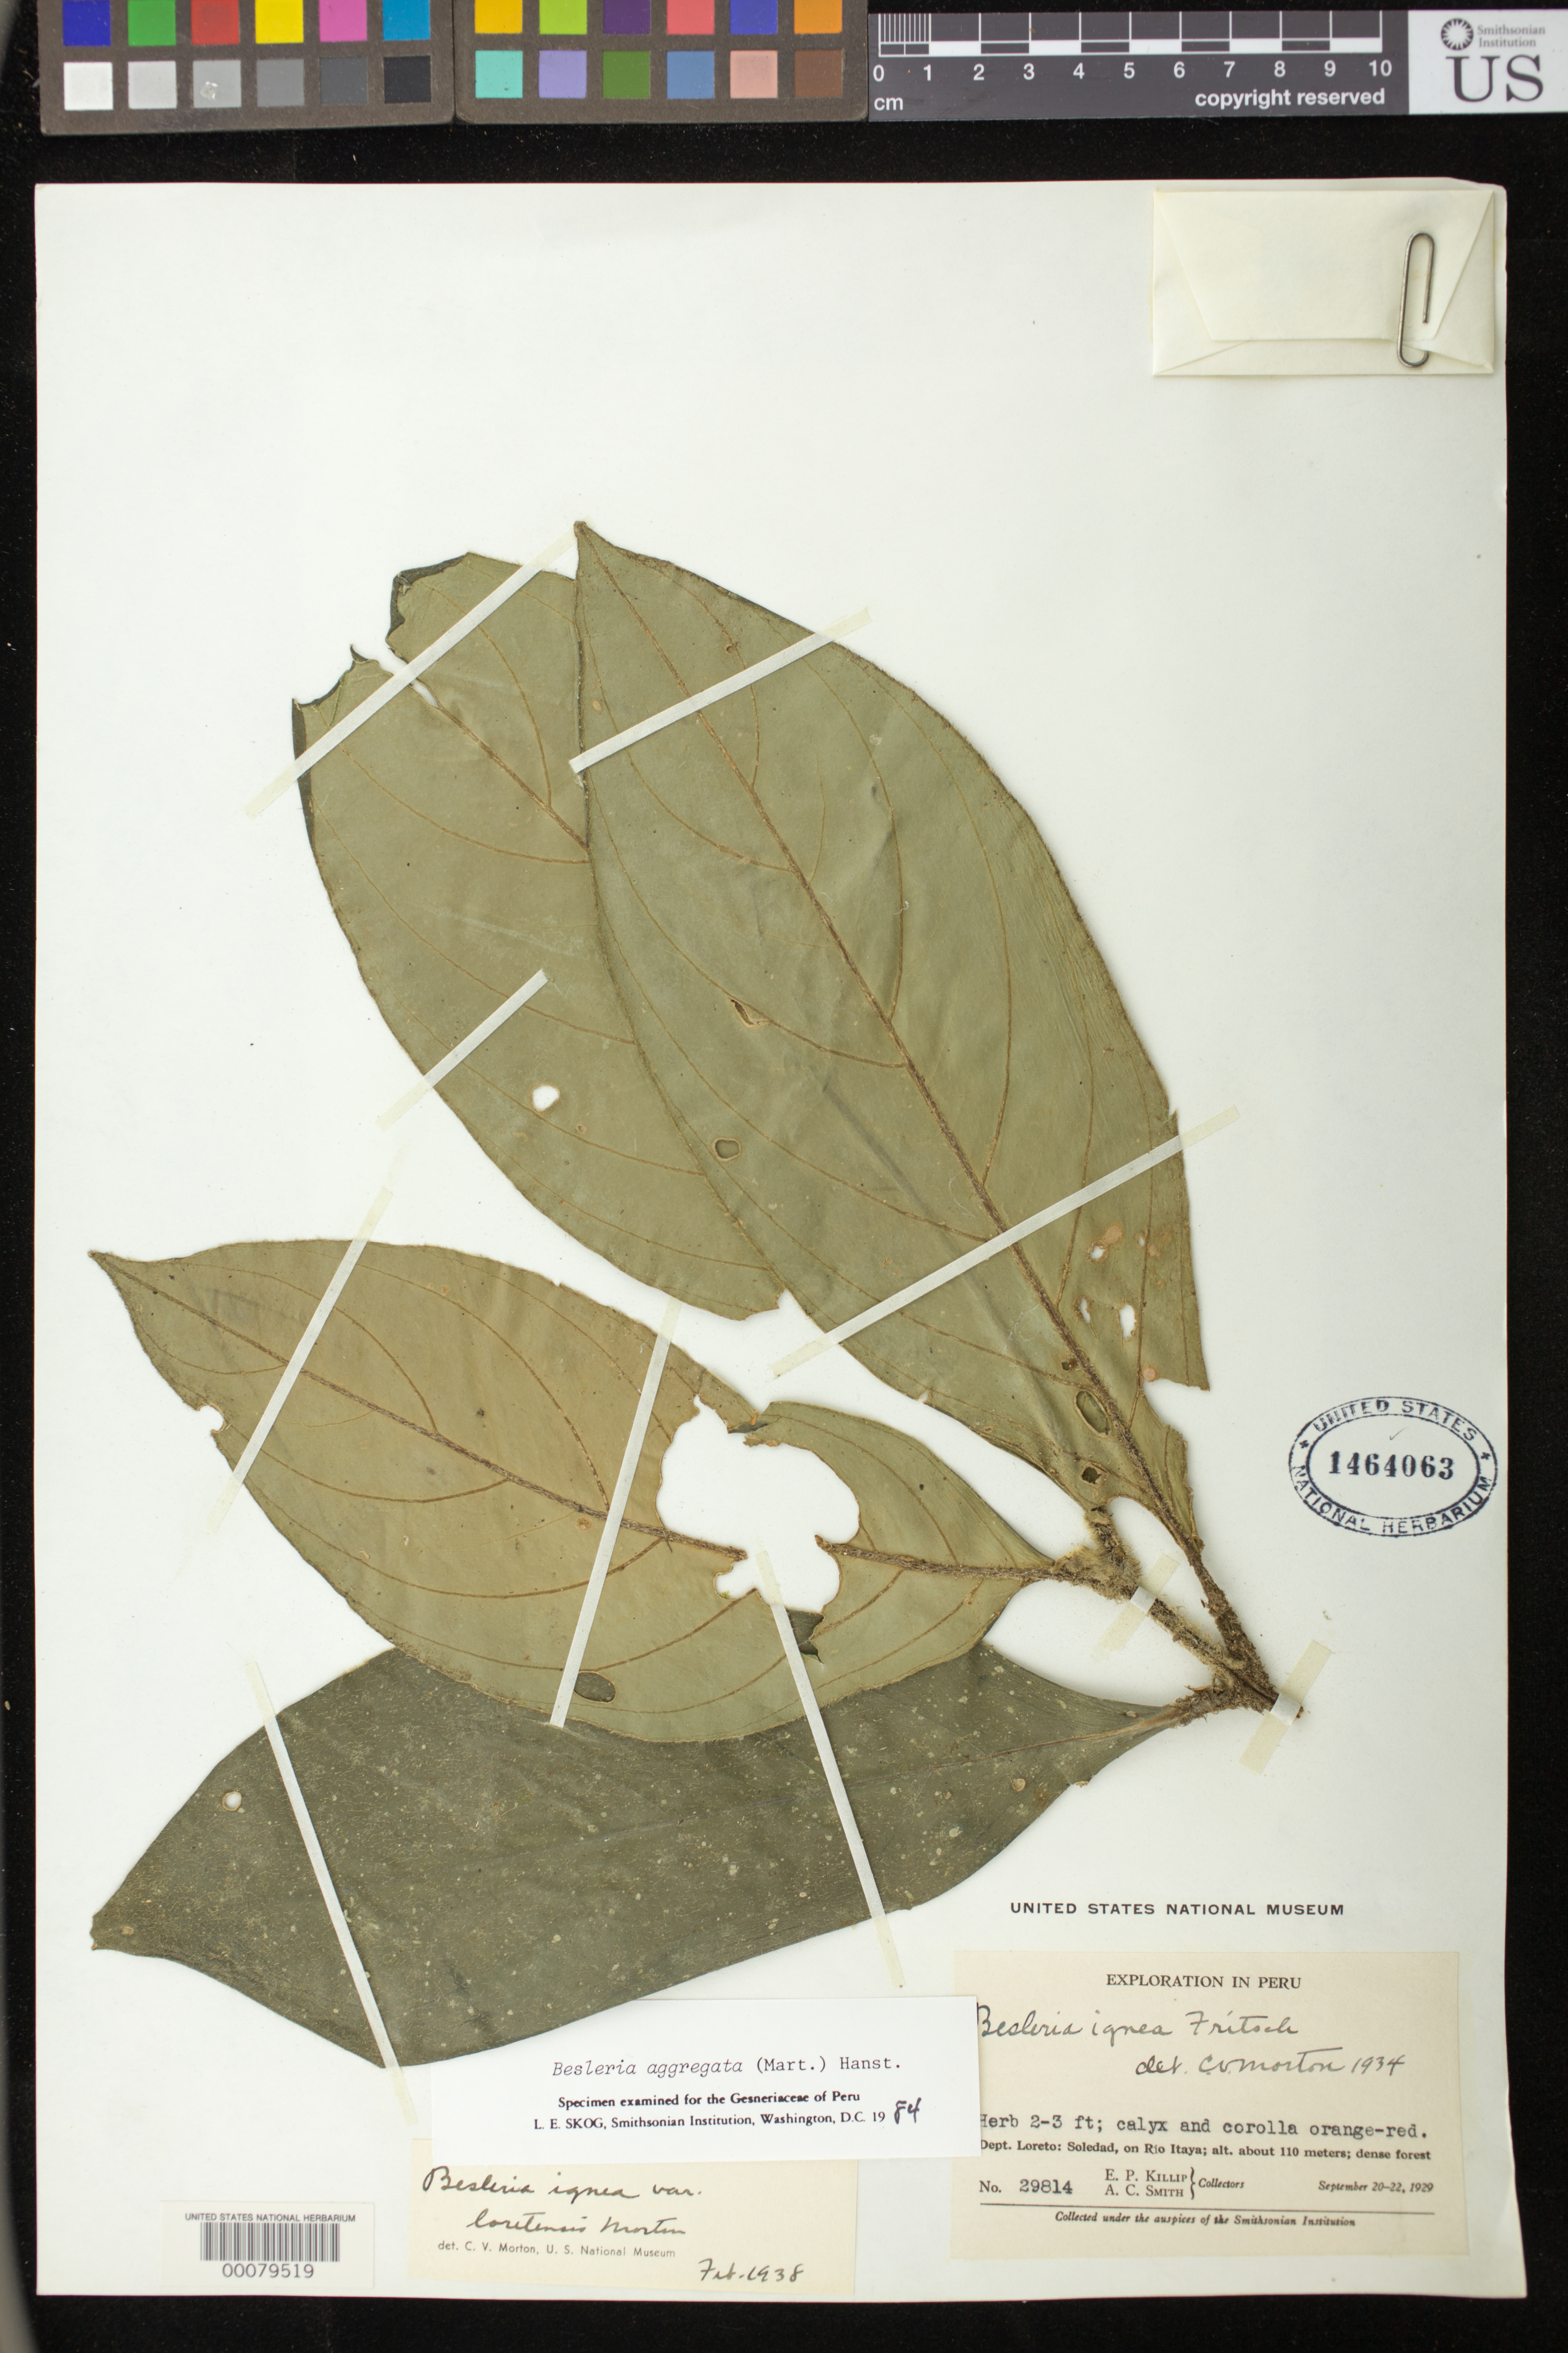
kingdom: Plantae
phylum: Tracheophyta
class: Magnoliopsida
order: Lamiales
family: Gesneriaceae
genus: Besleria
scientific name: Besleria aggregata var. aggregata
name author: (Mart.) Hanst.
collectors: E. P. Killip & A. C. Smith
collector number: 29814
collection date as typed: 20-22 Sep 1929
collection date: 1929-09-20/1929-09-22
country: Peru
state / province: Loreto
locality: Soledad, on Rio Itaya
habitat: Dense forest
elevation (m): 110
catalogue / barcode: US 1464063